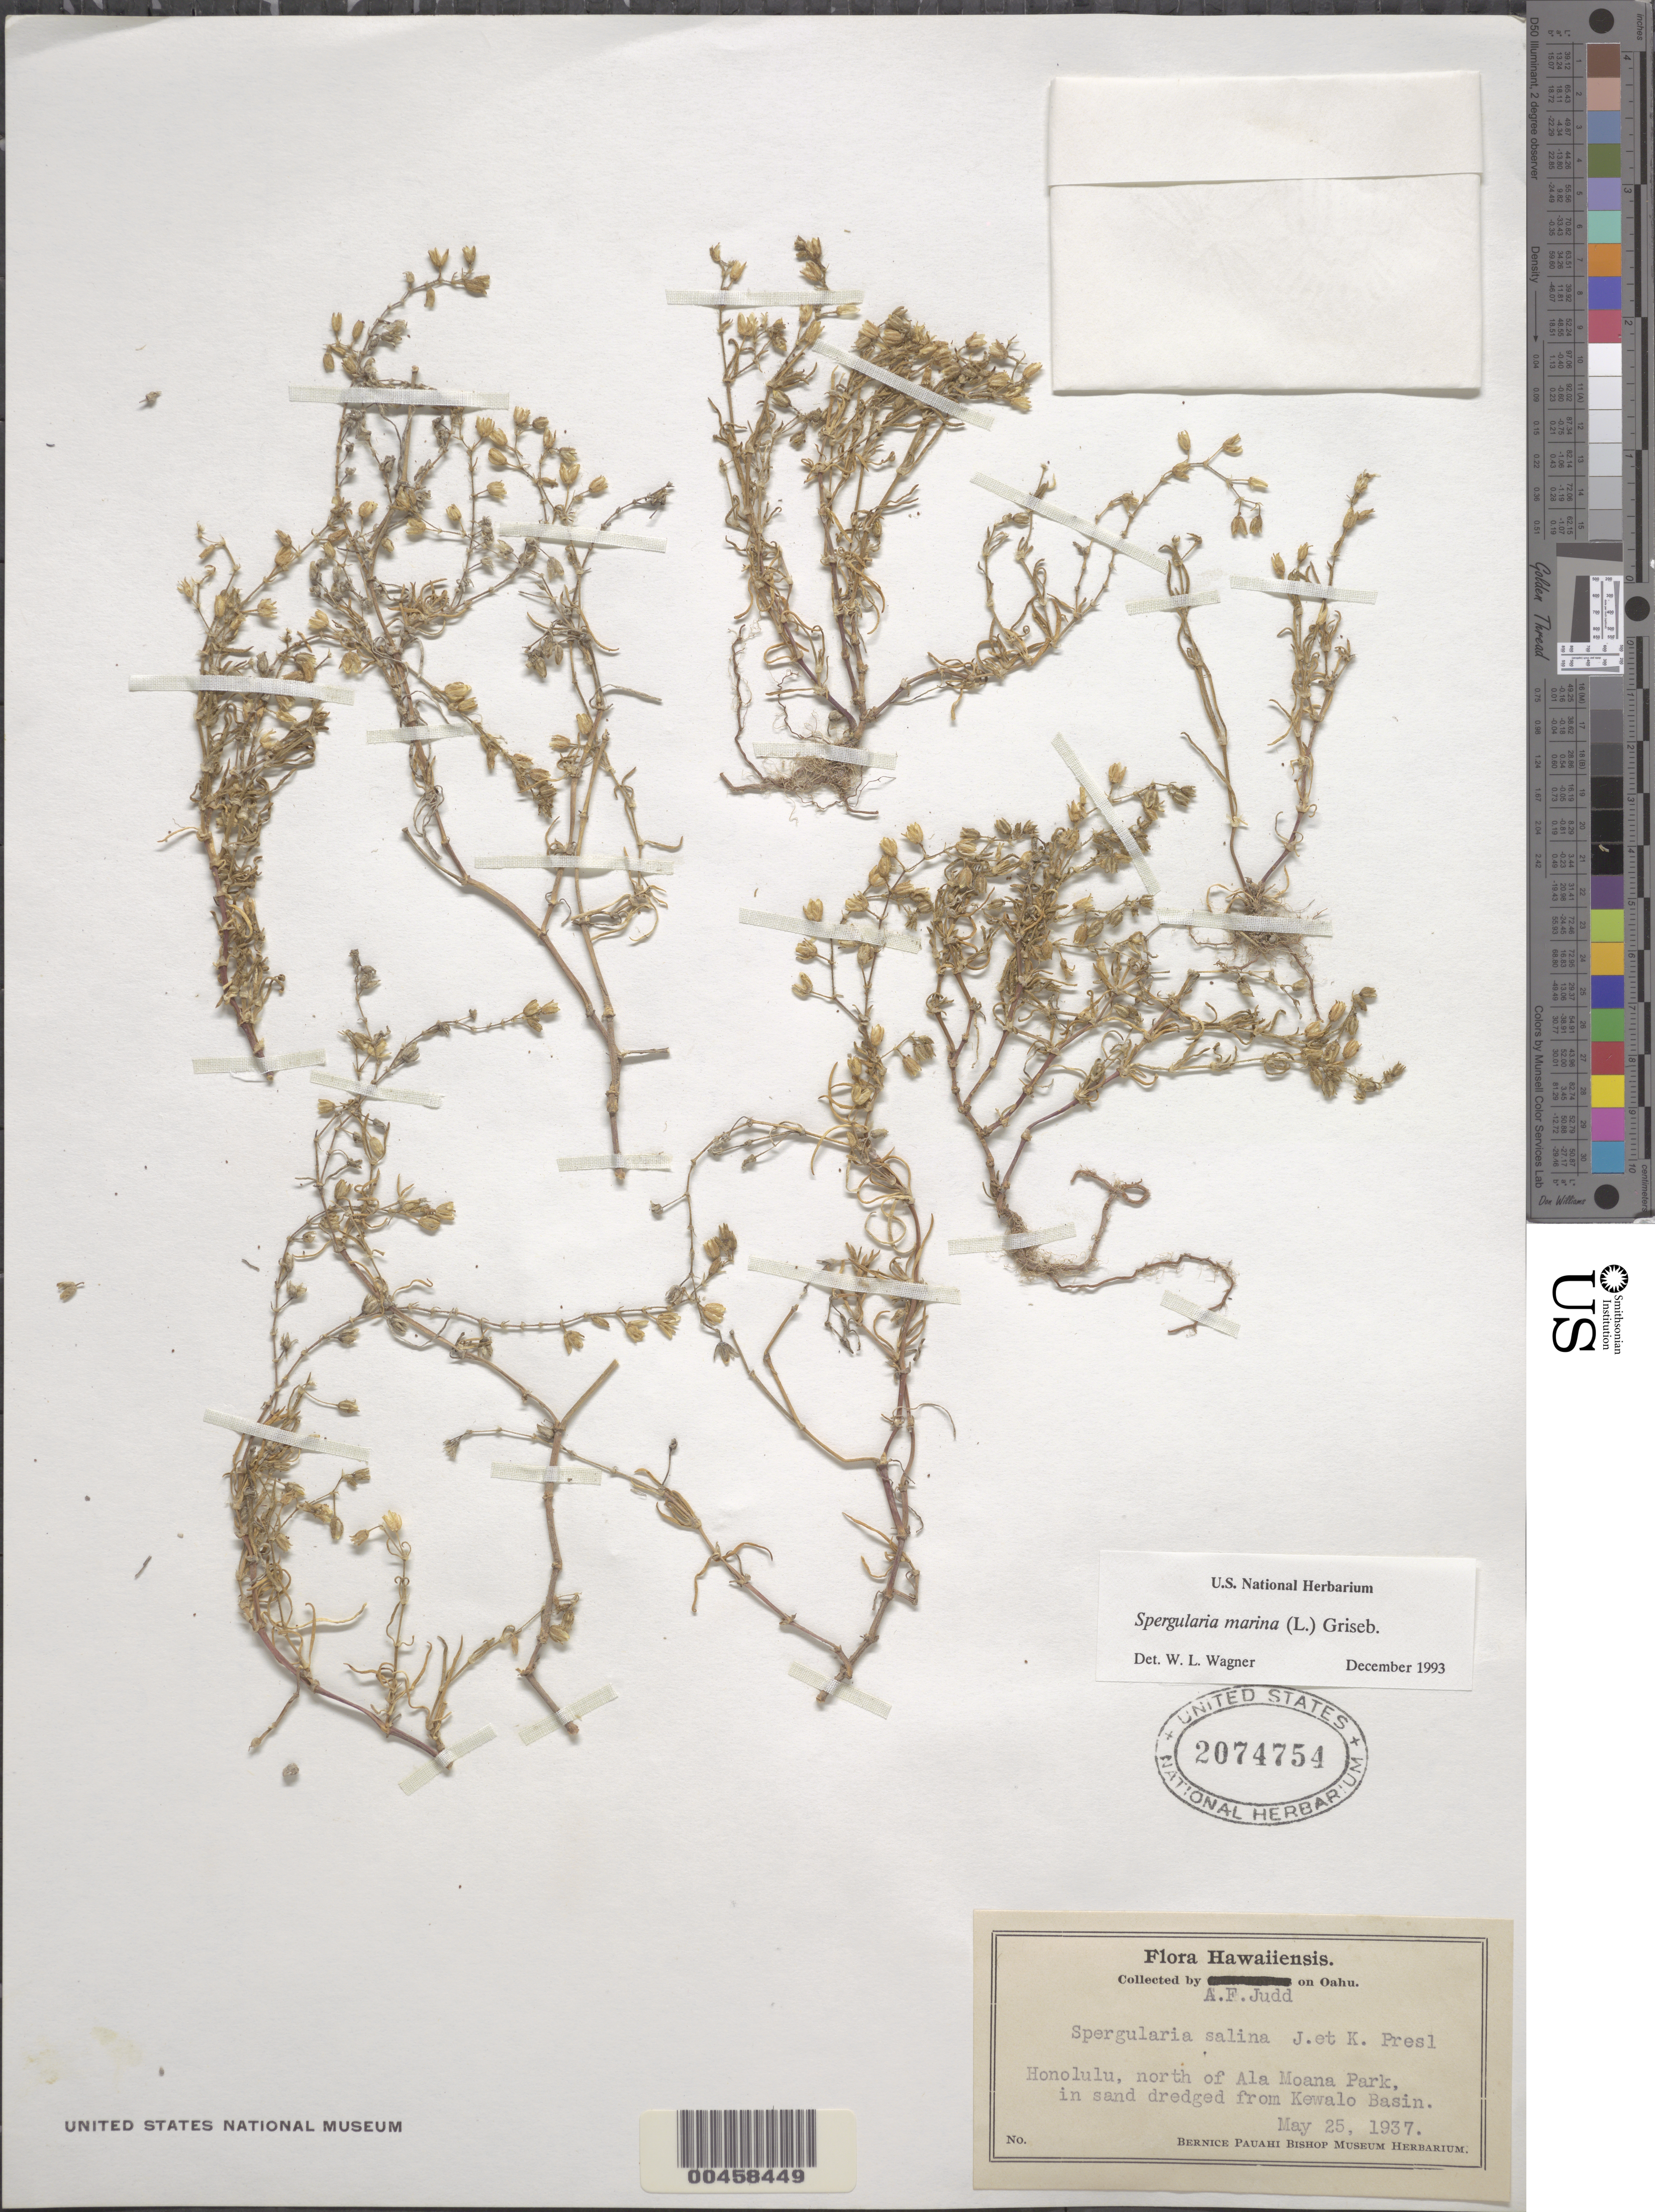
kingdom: Plantae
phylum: Tracheophyta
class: Magnoliopsida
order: Caryophyllales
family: Caryophyllaceae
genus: Spergularia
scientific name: Spergularia marina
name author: (L.) Griseb.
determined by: Wagner, W. L., (BOT), Smithsonian Institution - National Museum of Natural History (UNITED STATES)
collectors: A. Judd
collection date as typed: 25 May 1937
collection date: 1937-05-25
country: United States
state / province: Hawaii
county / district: Honolulu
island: Oahu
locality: Honolulu, north of Ala Moana Park, in sand deredged from Kewalo Basin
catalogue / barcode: US 2074754